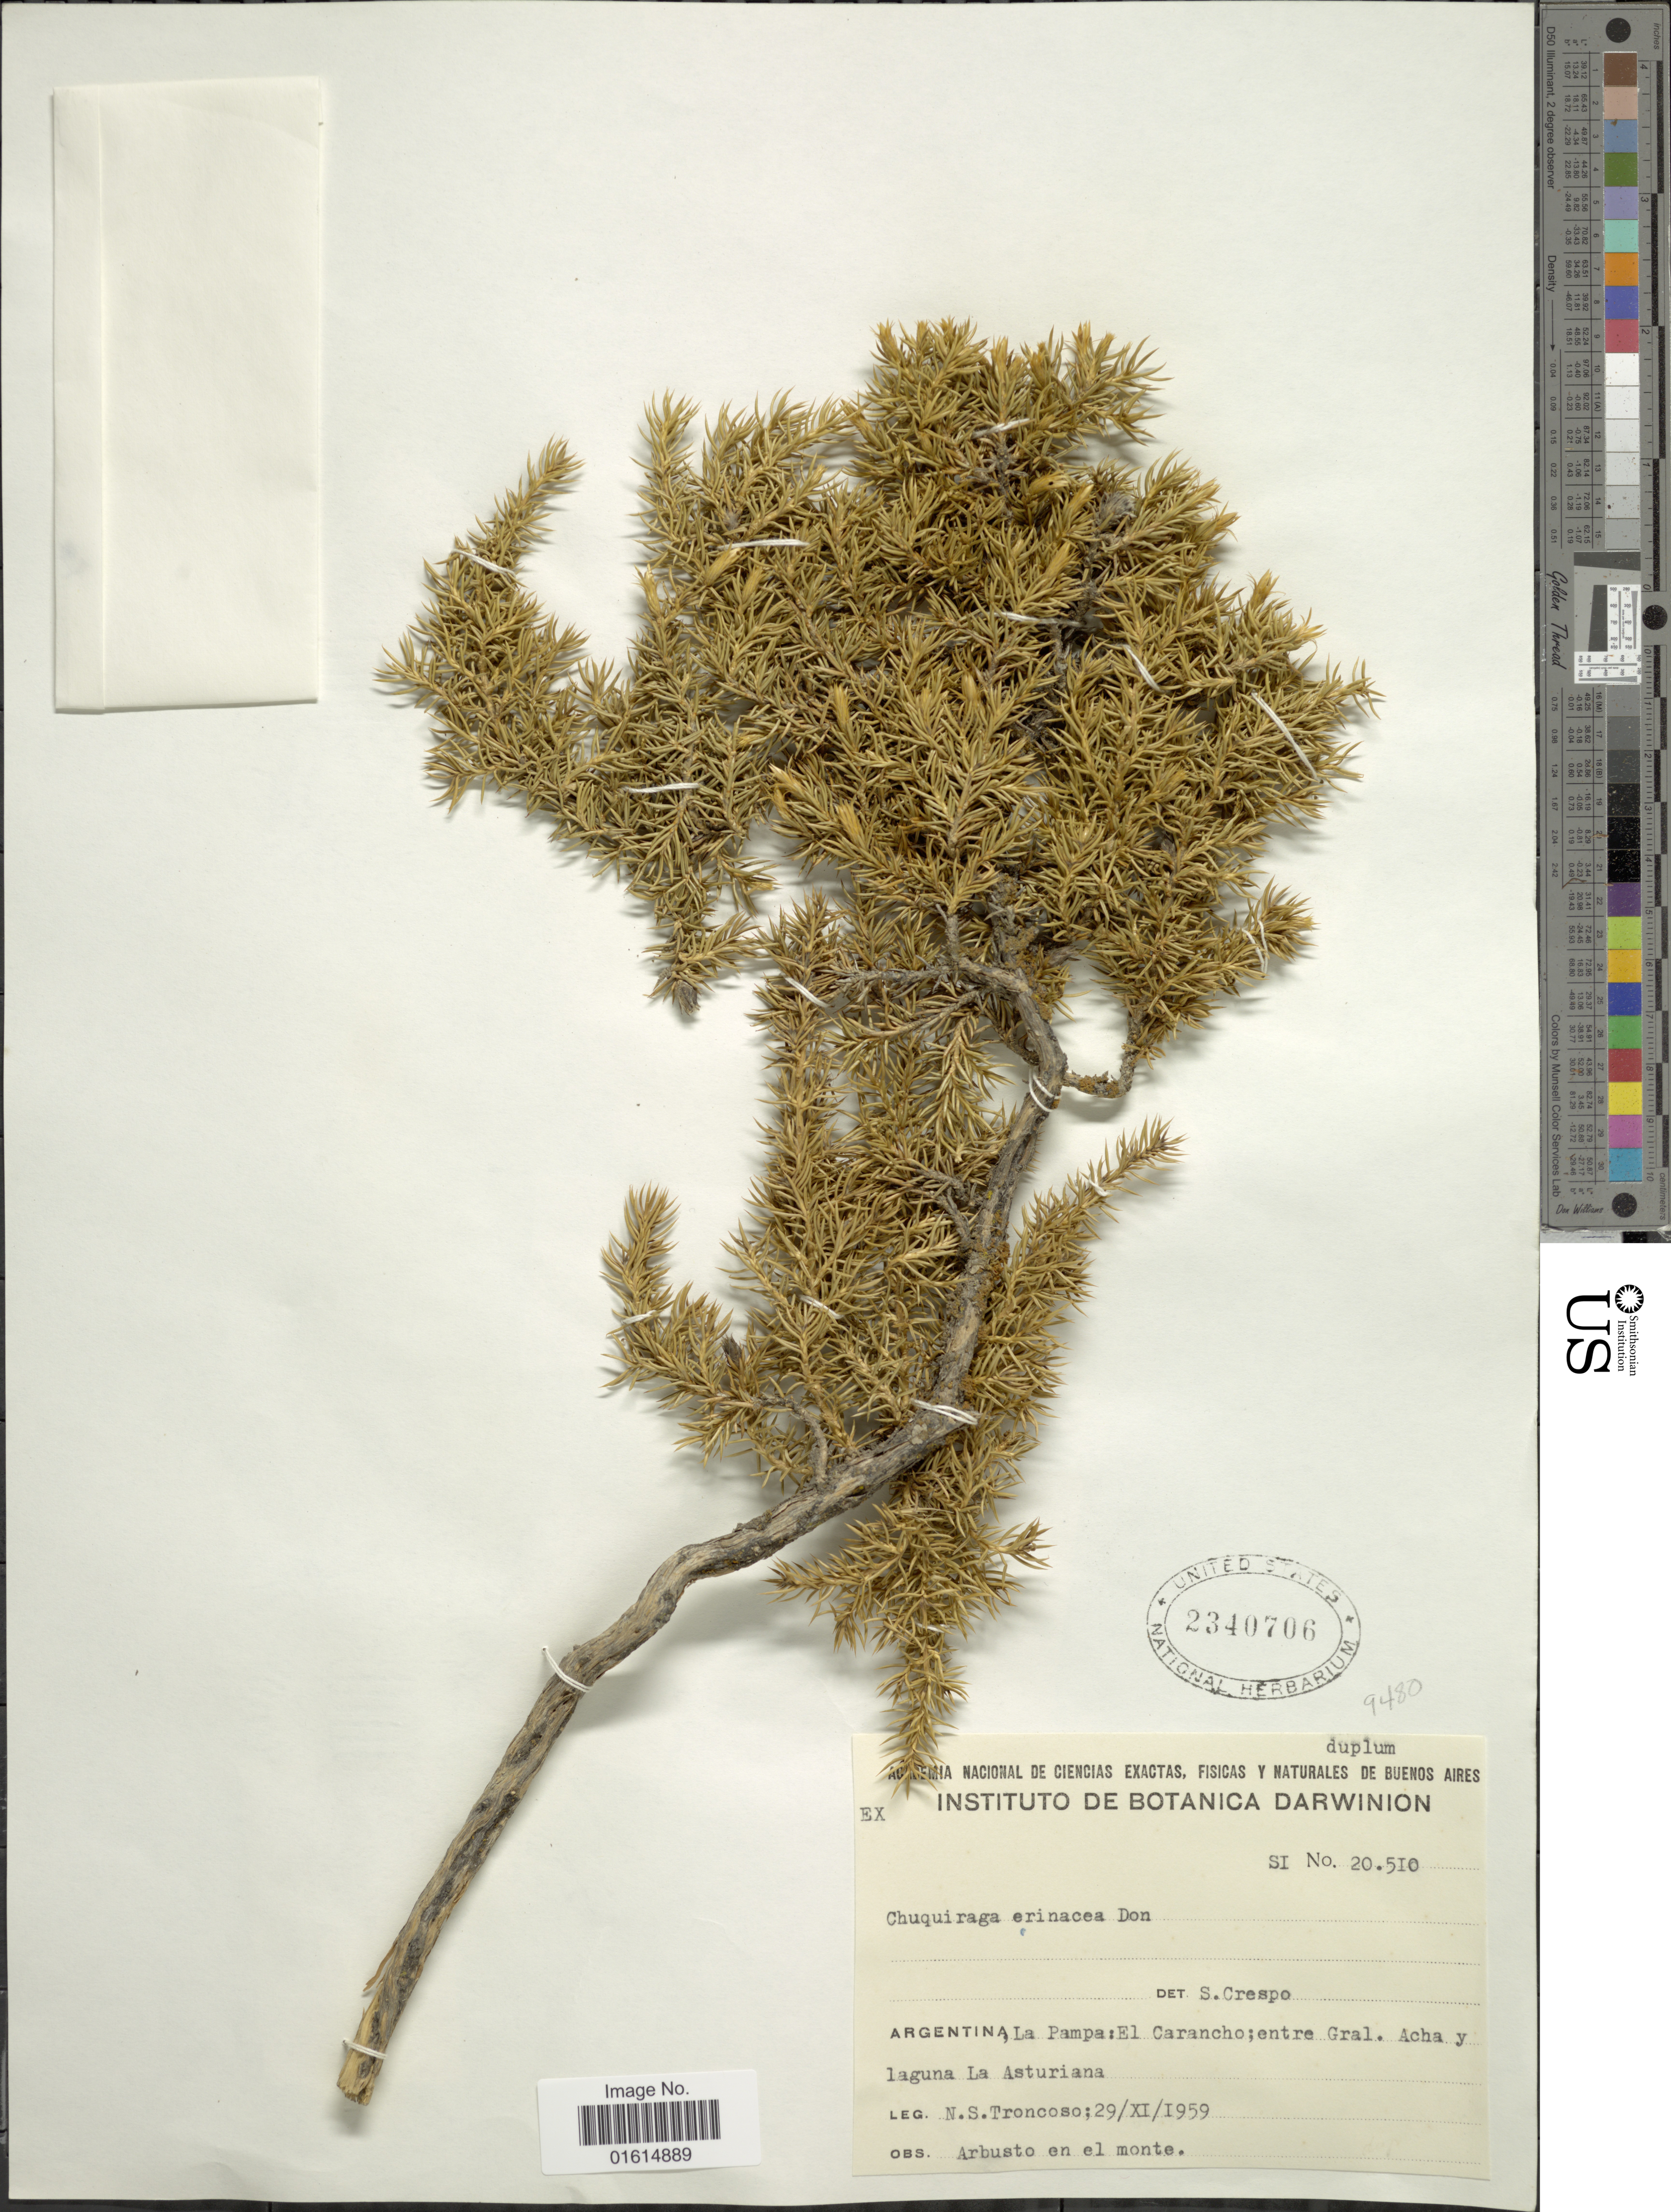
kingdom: Plantae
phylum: Tracheophyta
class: Magnoliopsida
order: Asterales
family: Asteraceae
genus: Chuquiraga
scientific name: Chuquiraga erinacea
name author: D. Don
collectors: N. Troncoso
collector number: SI 20510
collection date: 1959-11-29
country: Argentina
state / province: La Pampa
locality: La Pampa, El Carancho, entre Gral. Acha y laguna La Asturiana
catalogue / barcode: US 2340706